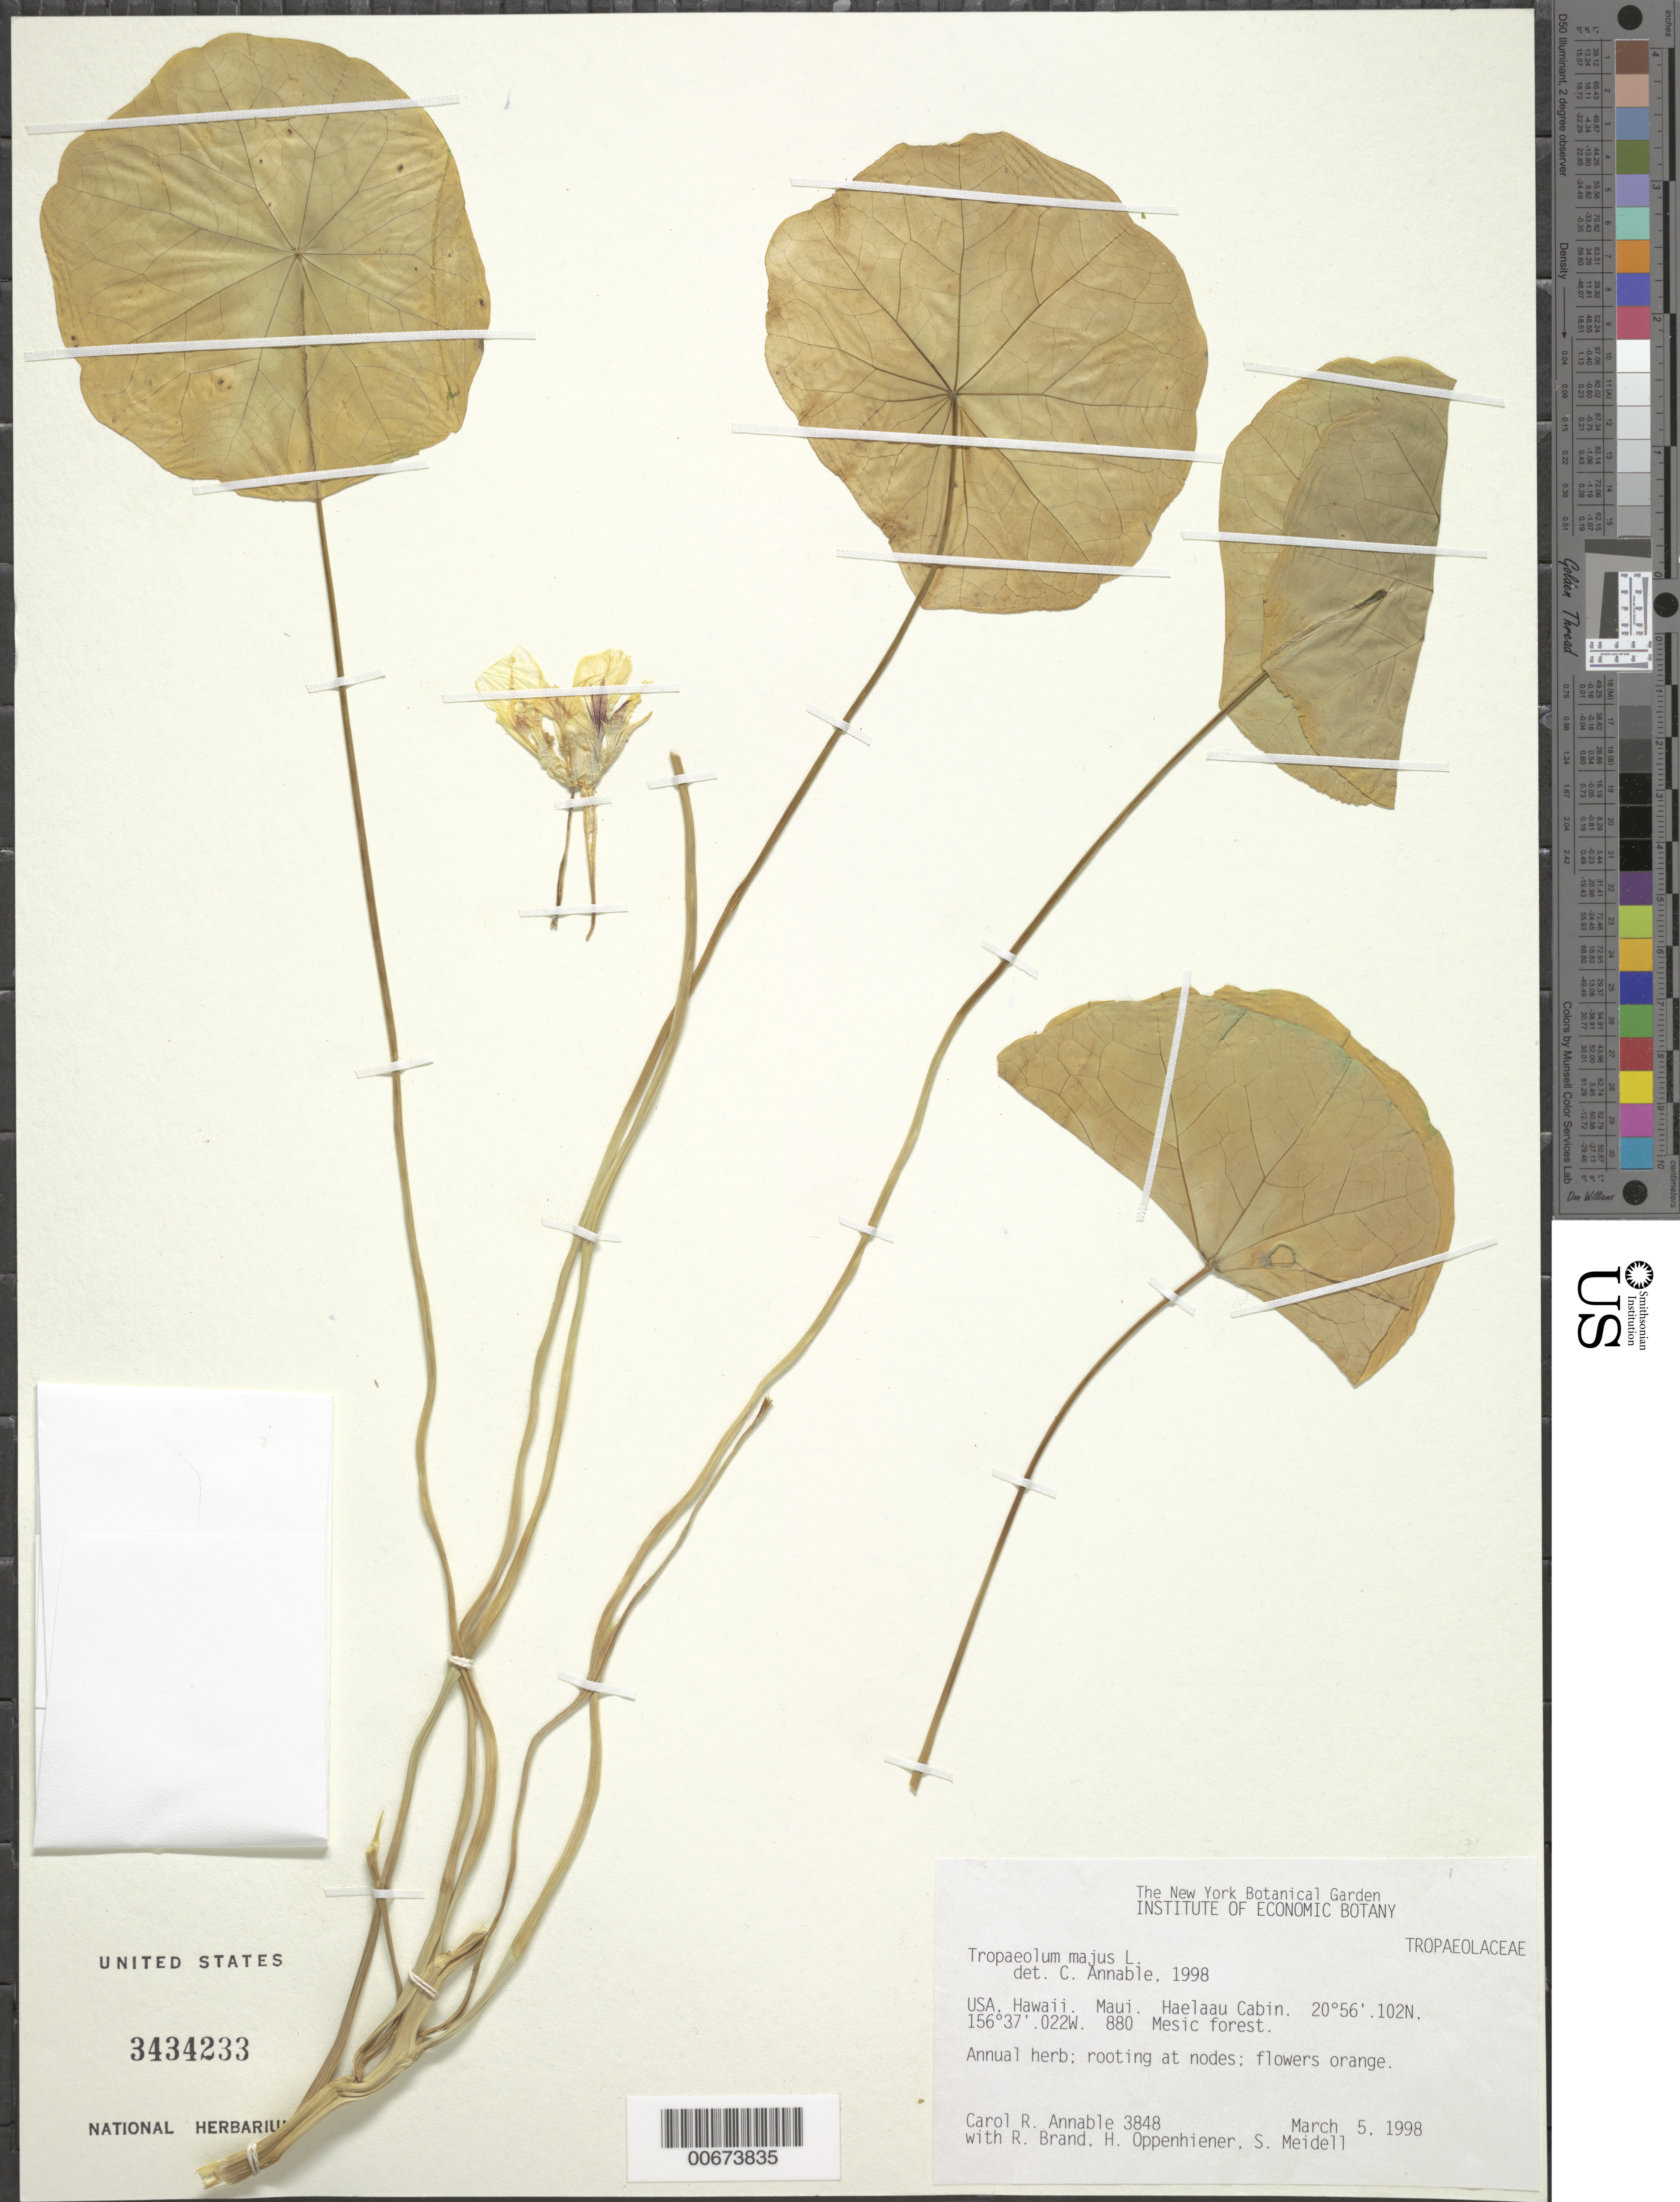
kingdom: Plantae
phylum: Tracheophyta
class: Magnoliopsida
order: Brassicales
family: Tropaeolaceae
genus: Tropaeolum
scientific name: Tropaeolum majus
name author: L.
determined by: Annable, C. R.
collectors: C. R. Annable, R. Brand, H. Oppenheimer & S. Meidell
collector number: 3848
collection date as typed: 5 Mar 1998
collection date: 1998-03-05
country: United States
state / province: Hawaii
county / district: Maui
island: Maui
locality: Haelaau Cabin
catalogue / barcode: US 3434233